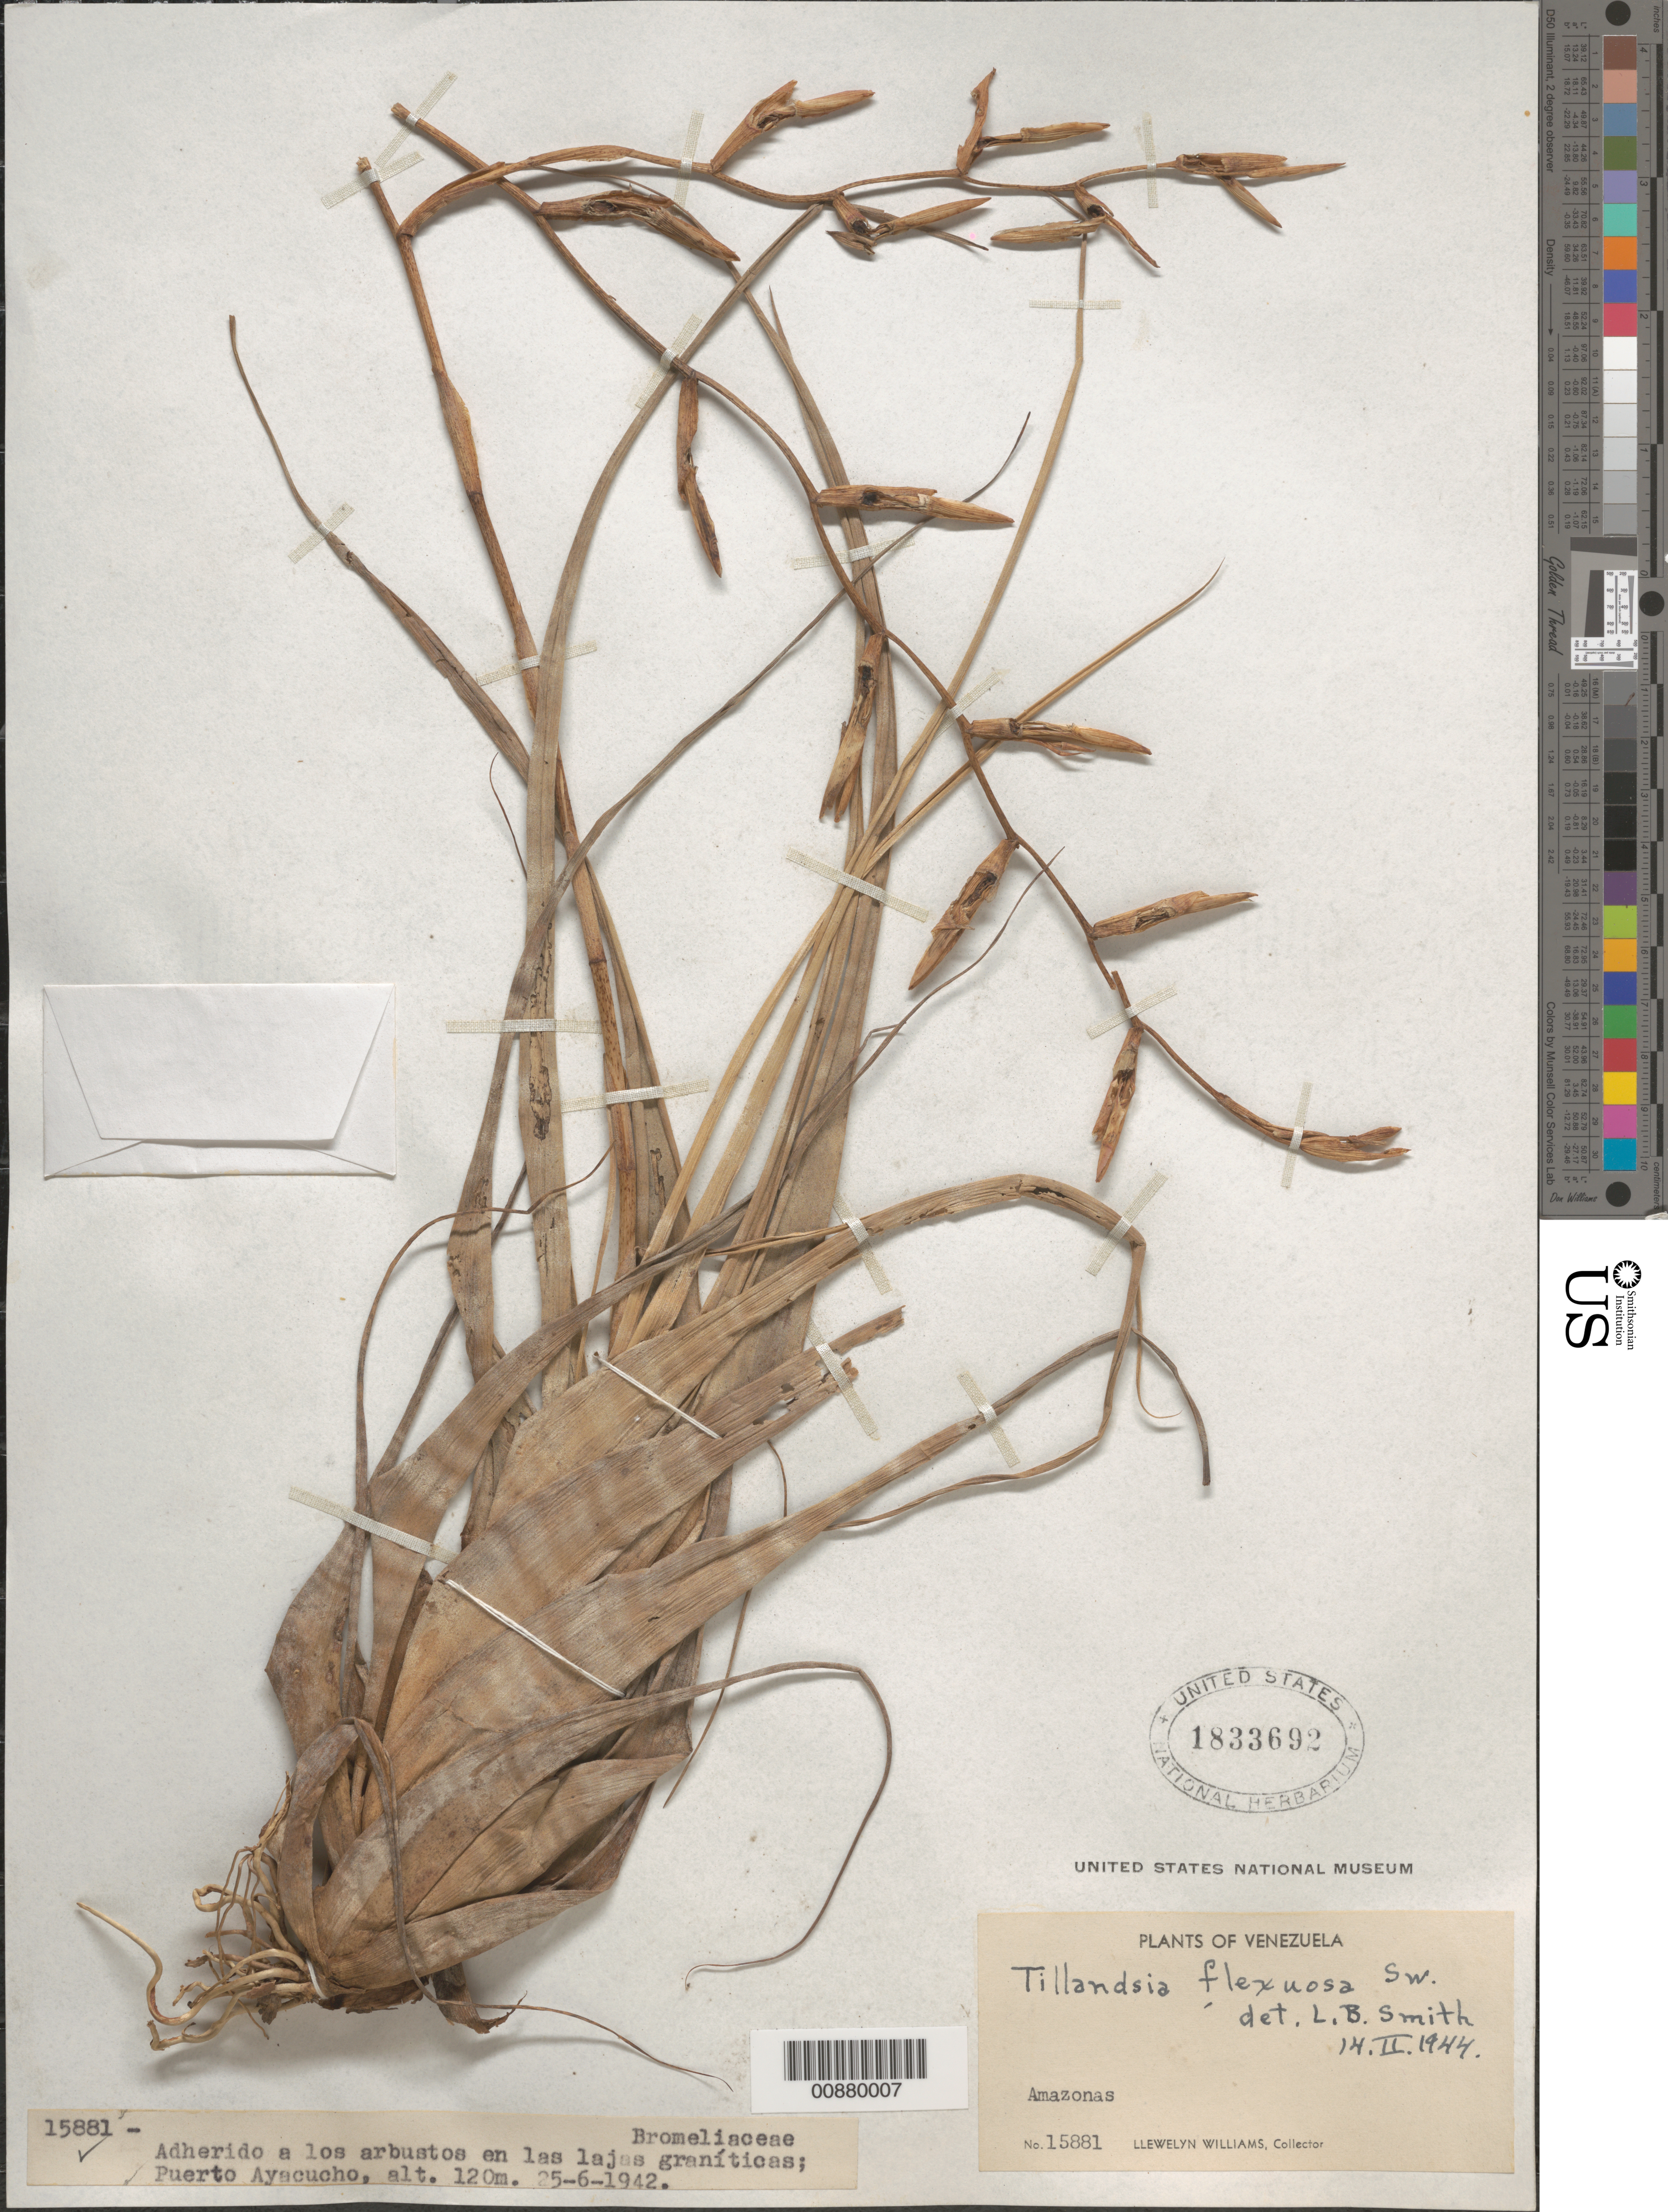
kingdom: Plantae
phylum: Tracheophyta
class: Liliopsida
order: Poales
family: Bromeliaceae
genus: Tillandsia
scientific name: Tillandsia flexuosa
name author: Sw.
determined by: Smith, Lyman B., (US), NMNH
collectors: Ll. Williams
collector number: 15881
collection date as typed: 25-Jun-42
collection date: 1942-06-25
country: Venezuela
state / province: Amazonas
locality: Puerto Ayacucho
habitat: Adherido a los arbustos en las lajas graníticas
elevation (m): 120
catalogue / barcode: US 1833692